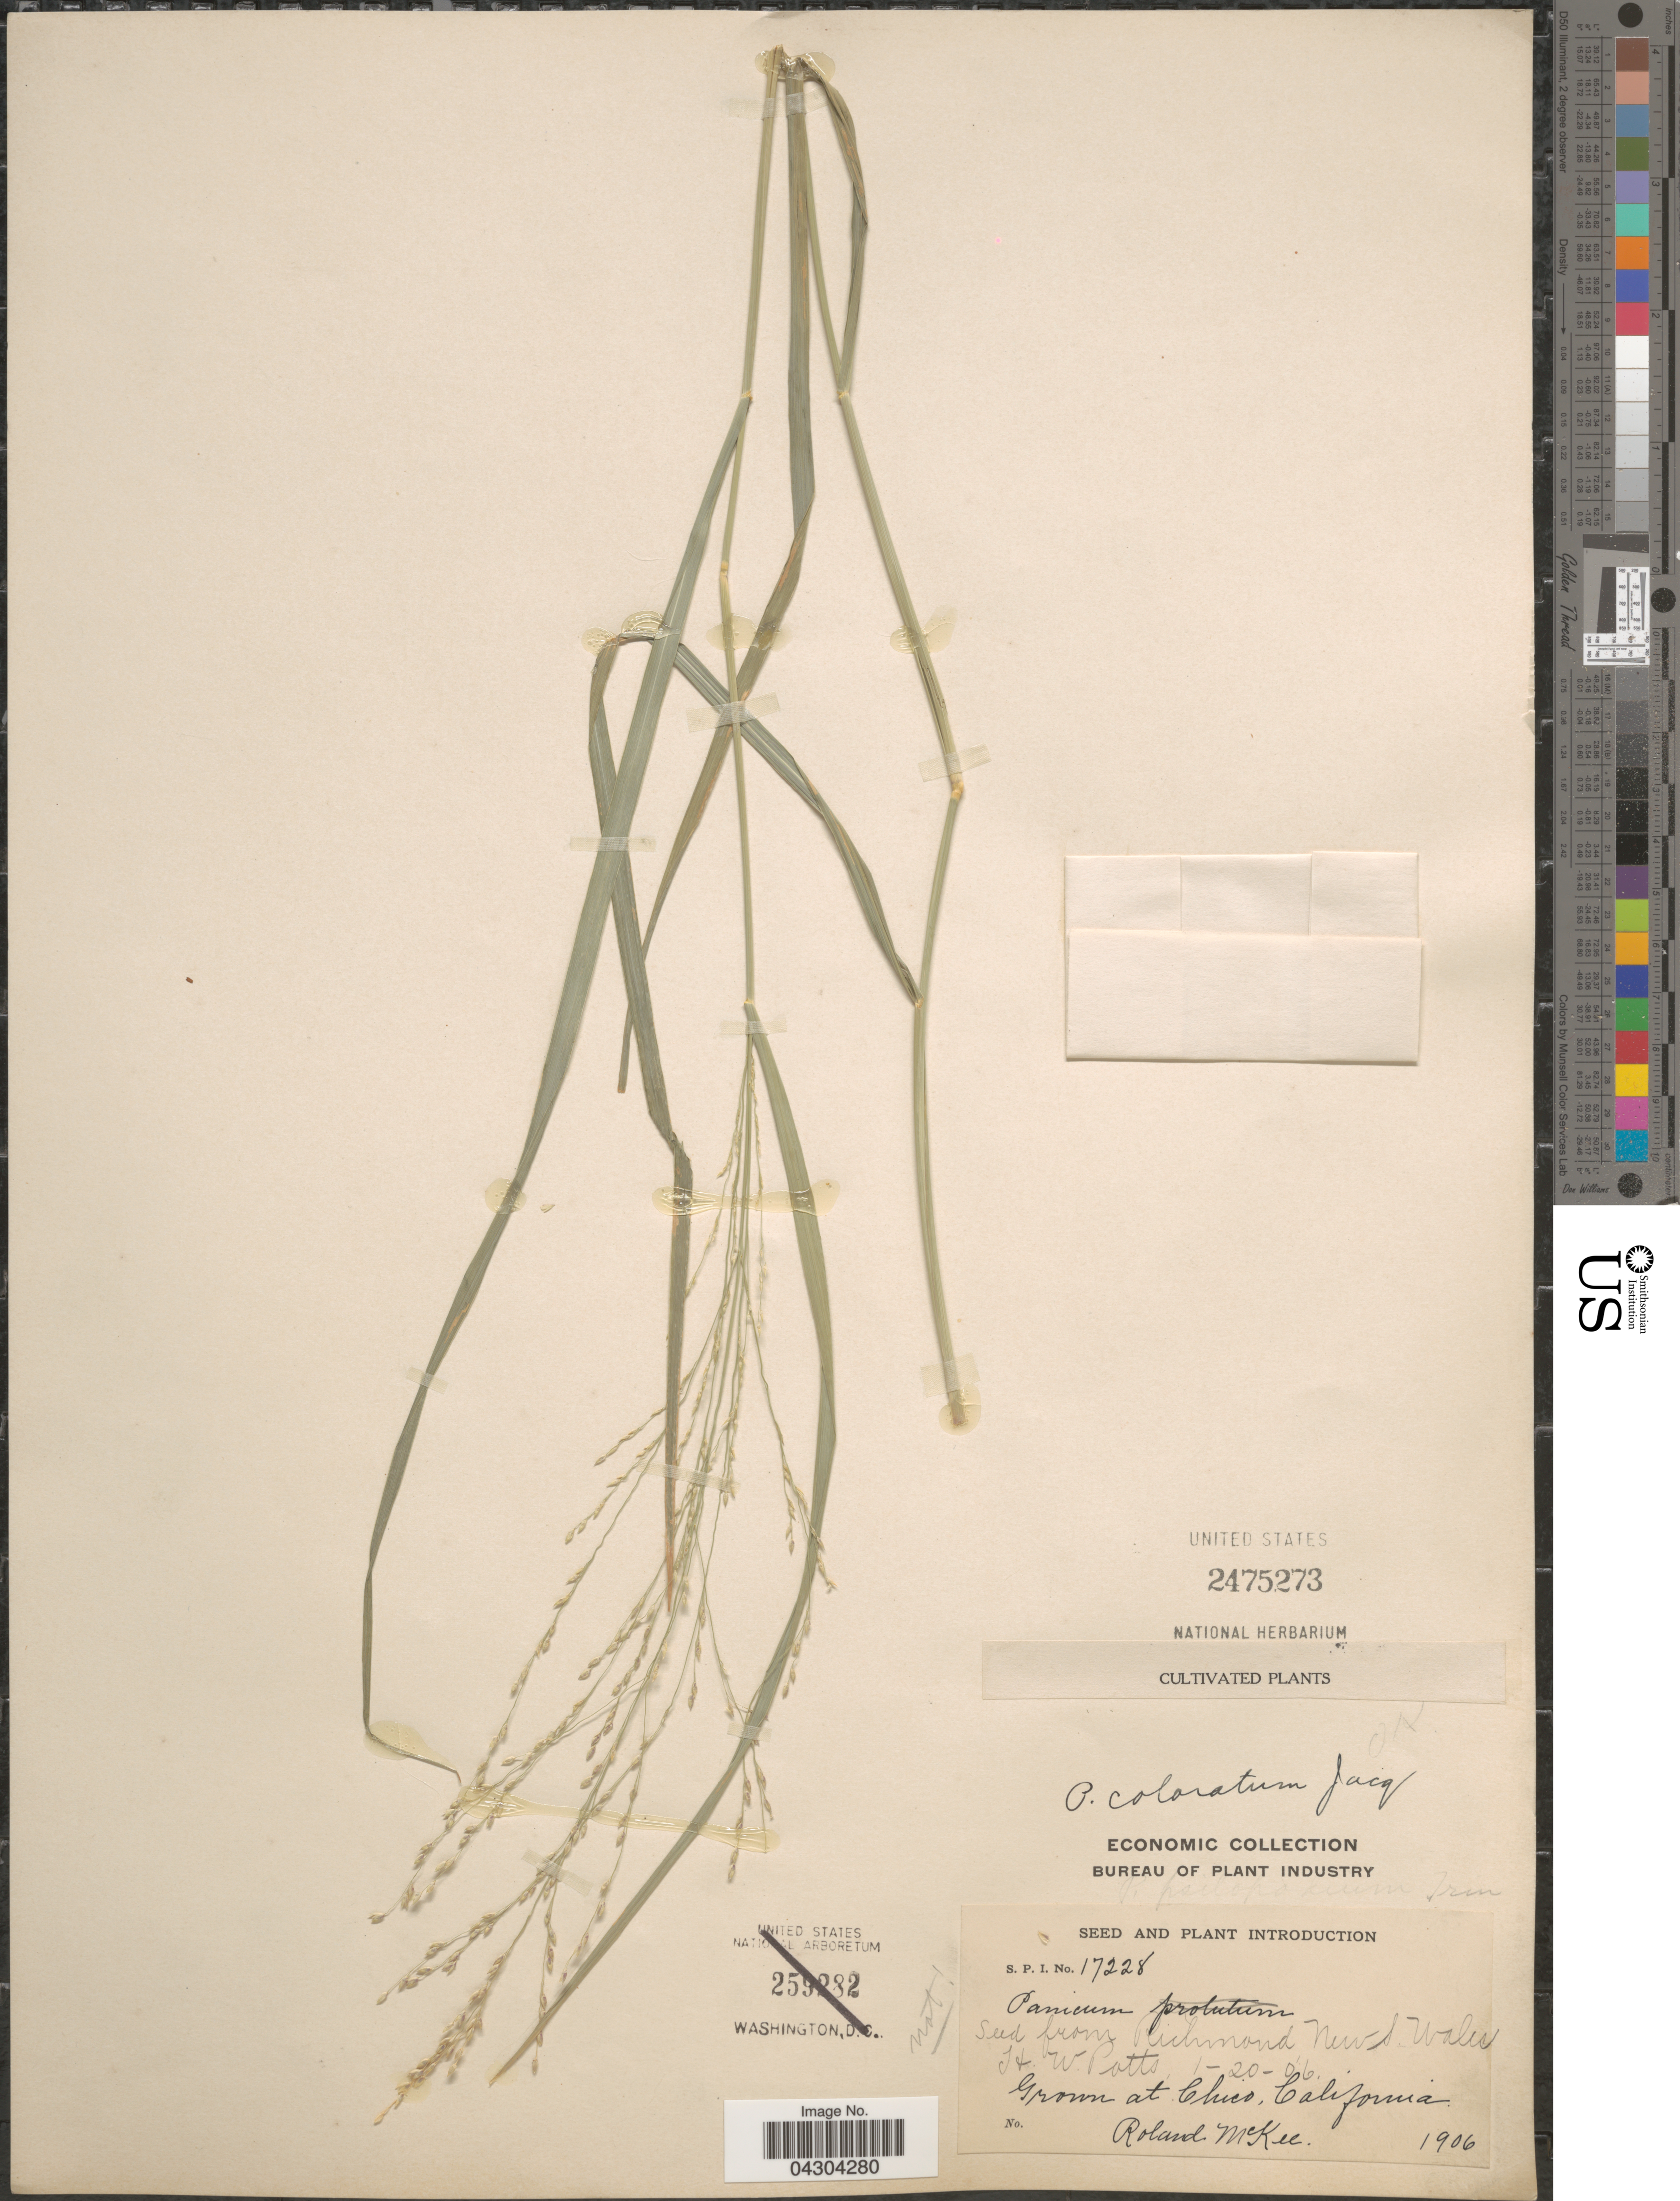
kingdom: Plantae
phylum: Tracheophyta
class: Liliopsida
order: Poales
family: Poaceae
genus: Panicum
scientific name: Panicum coloratum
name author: L.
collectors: R. Mckee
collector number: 17228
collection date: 1906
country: United States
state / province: California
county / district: Butte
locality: Grown at Chico.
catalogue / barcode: US 2475273